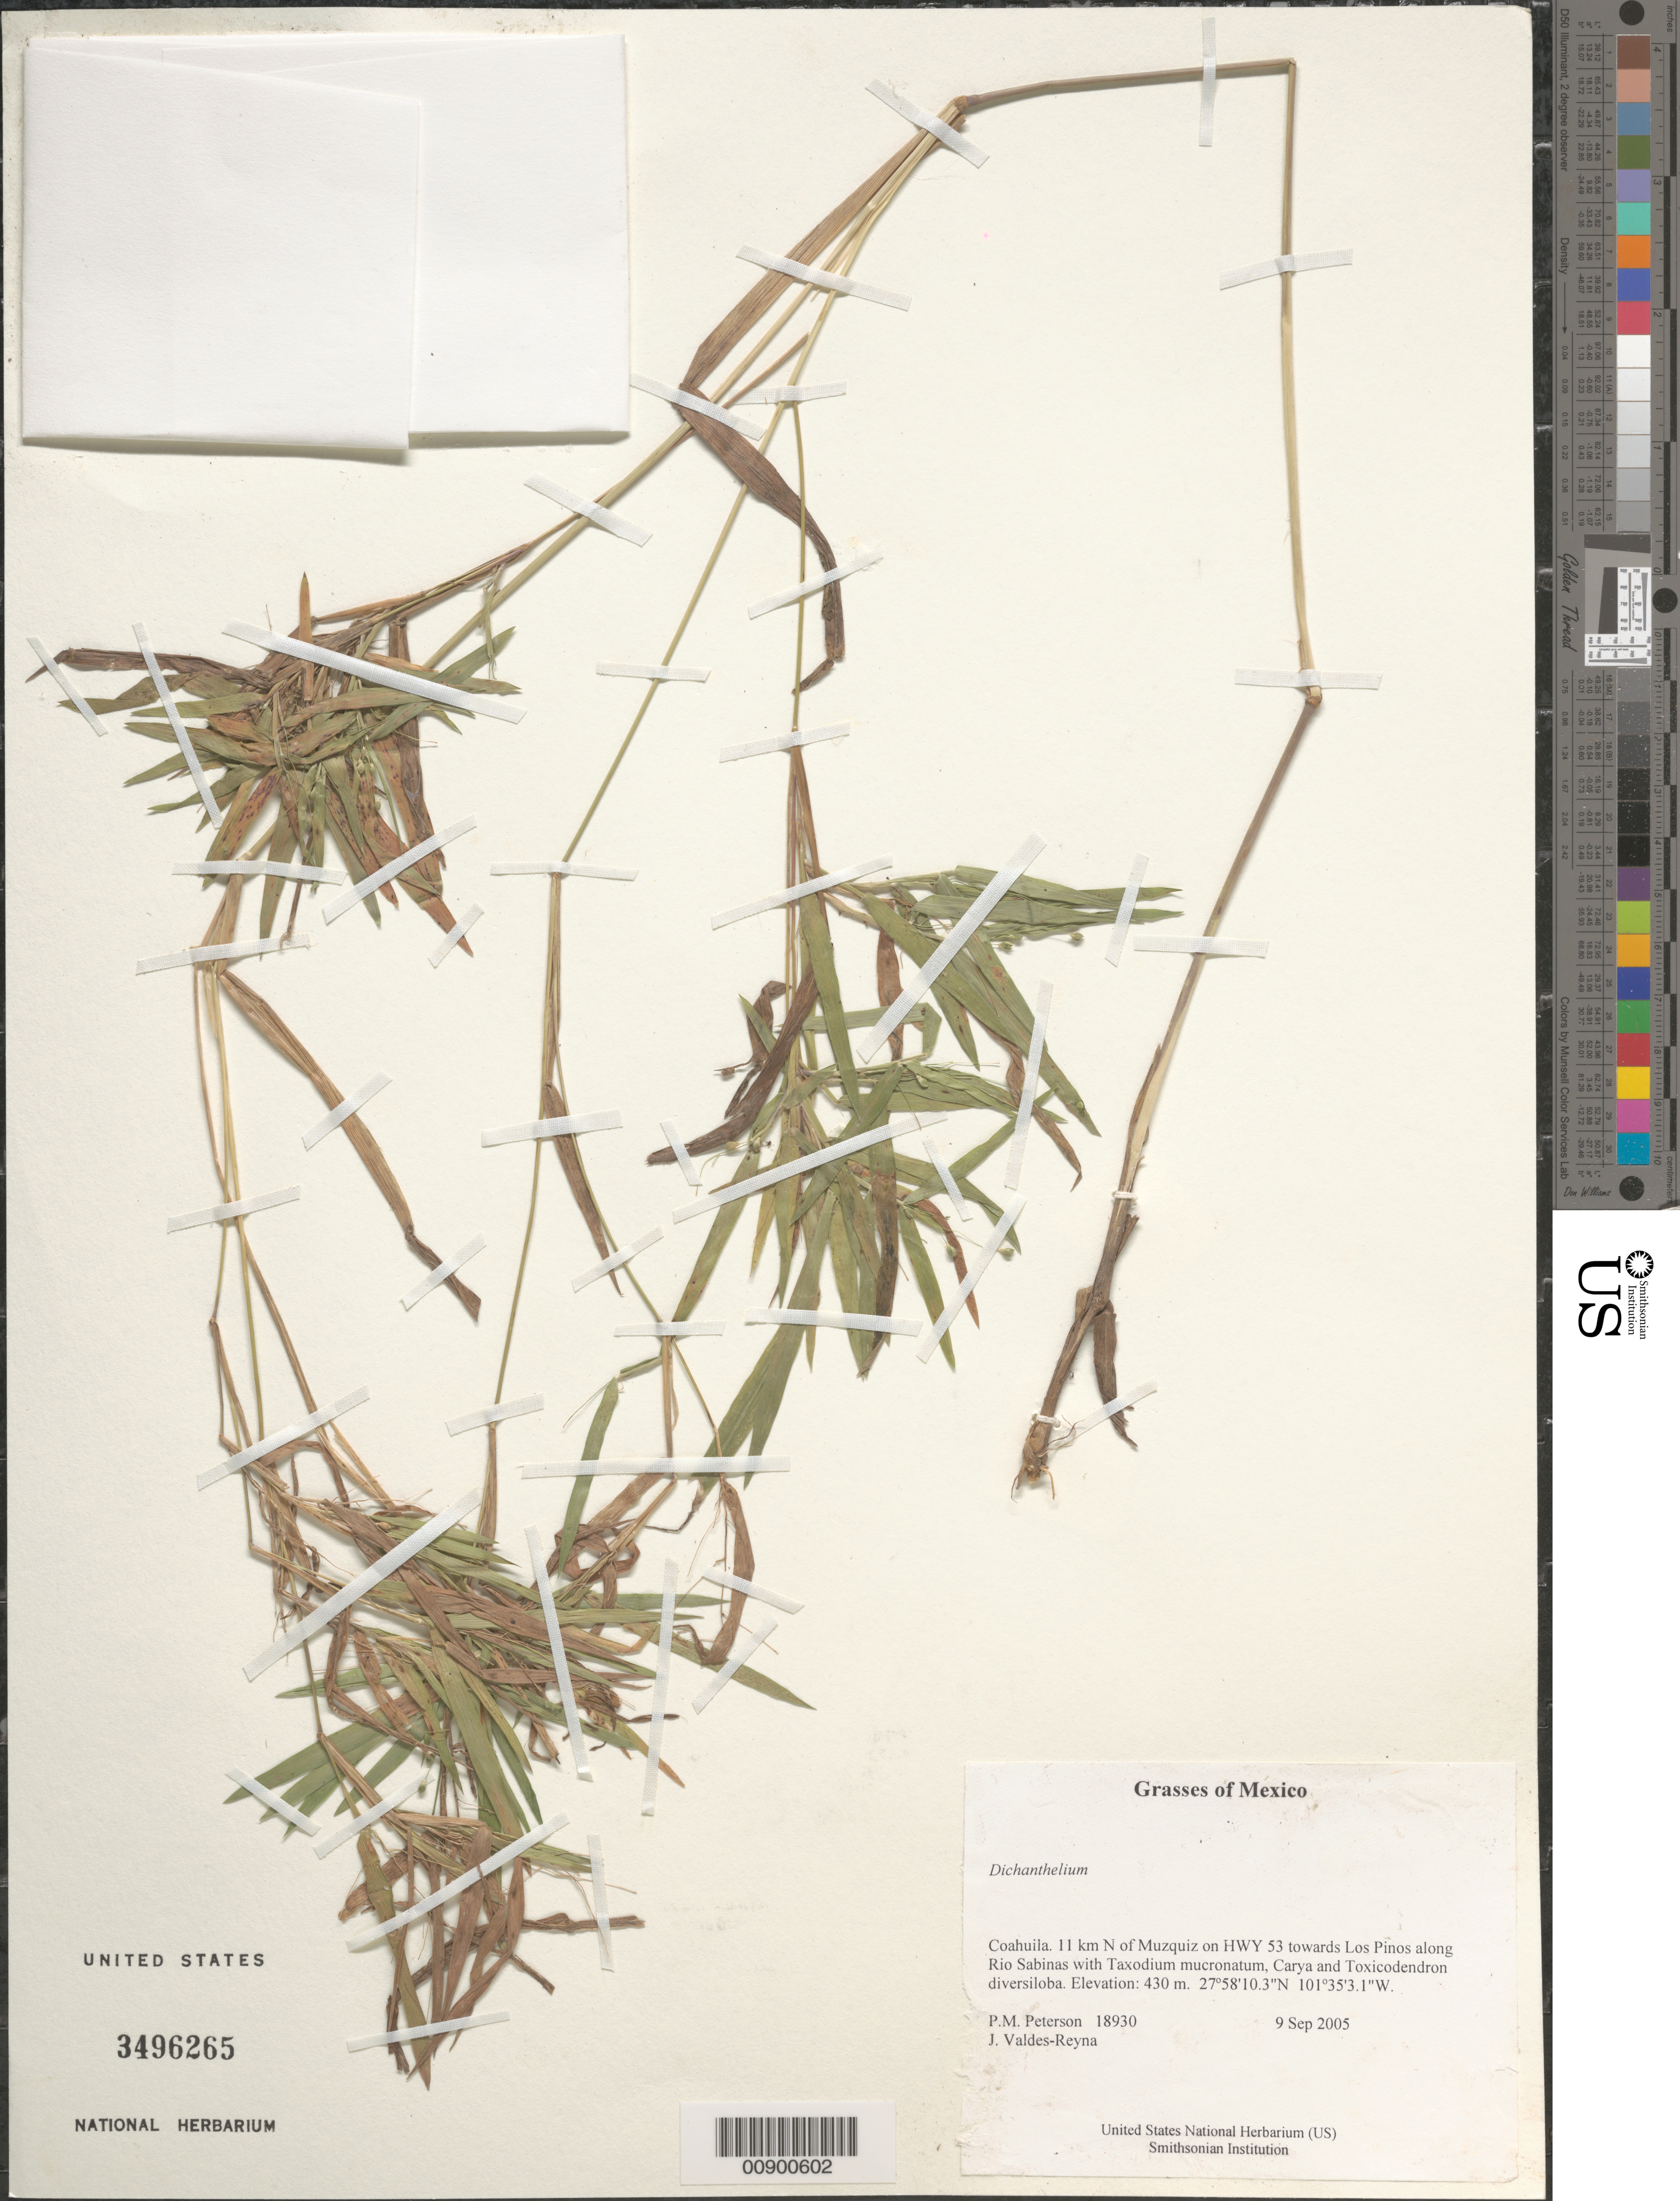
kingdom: Plantae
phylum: Tracheophyta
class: Liliopsida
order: Poales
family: Poaceae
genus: Dichanthelium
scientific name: Dichanthelium sp.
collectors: P. M. Peterson & J. Valdés-Reyna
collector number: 18930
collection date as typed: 09 Sep 2005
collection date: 2005-09-09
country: Mexico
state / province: Coahuila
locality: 11 km N of Muzquiz on HWY 53 towards Los Pinos along Rio Sabinas with Taxodium mucronatum, Carya and Toxicodendron diversiloba.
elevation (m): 430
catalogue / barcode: US 3496265